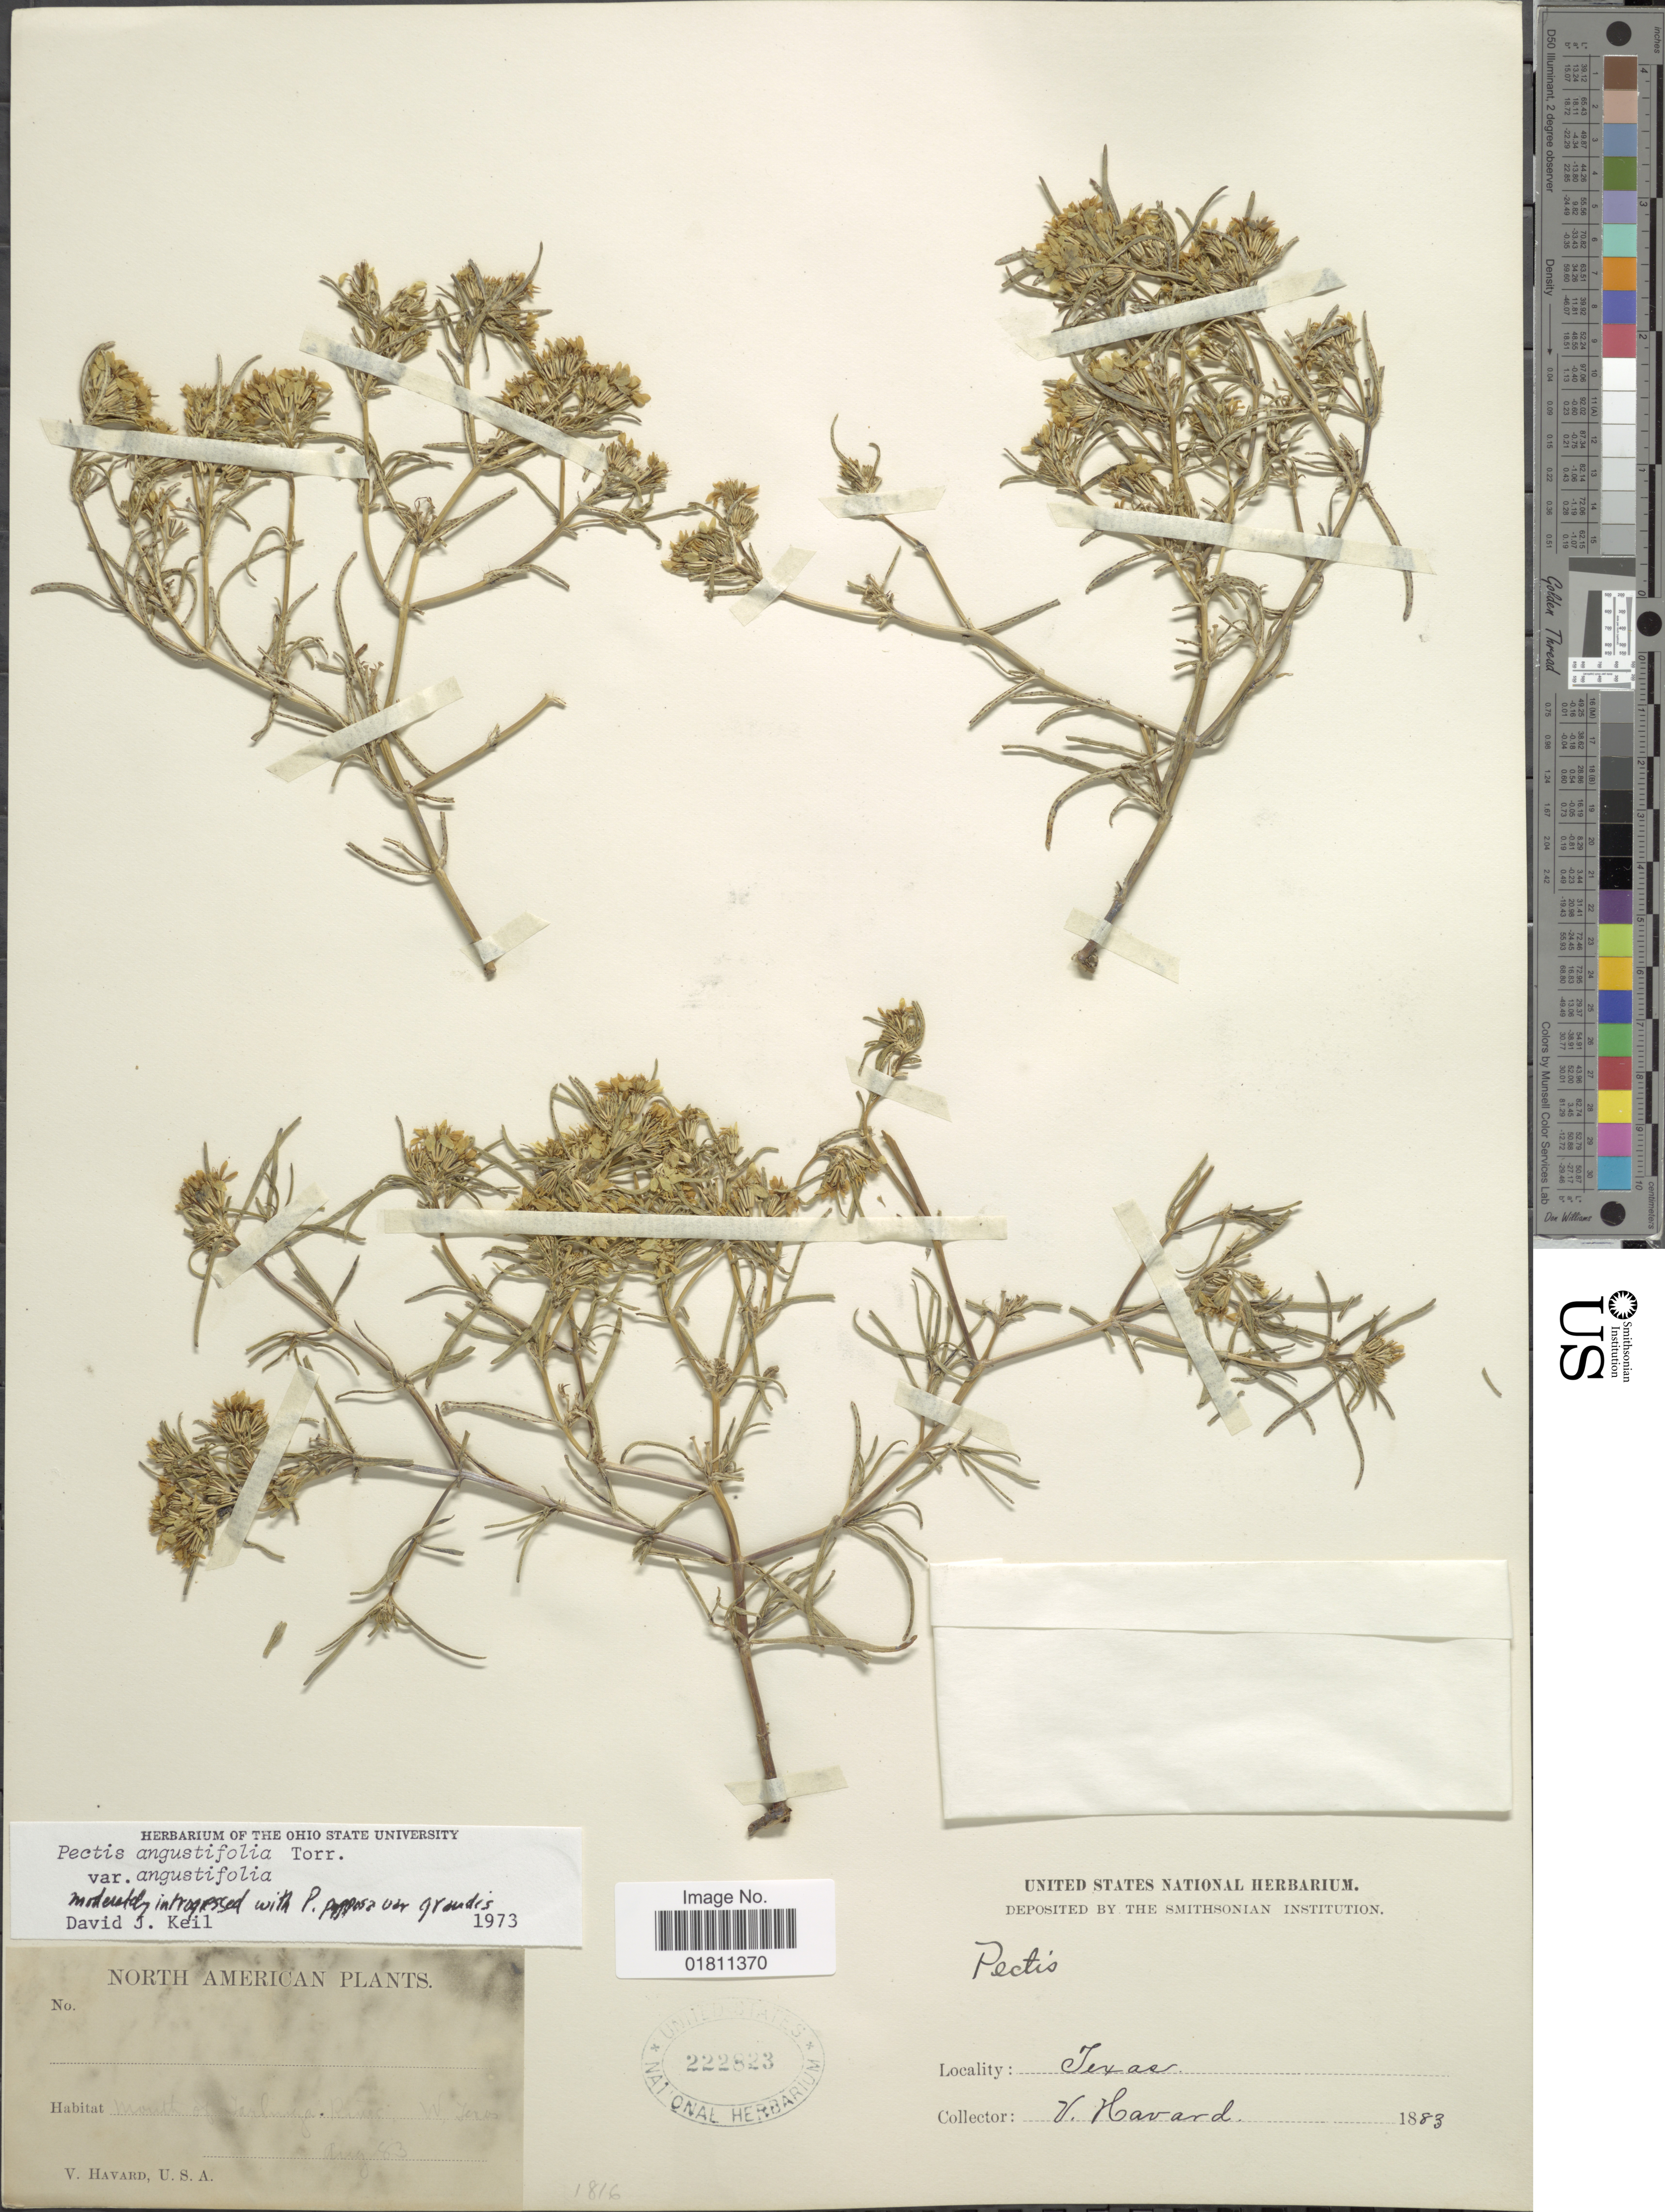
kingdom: Plantae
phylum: Tracheophyta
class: Magnoliopsida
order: Asterales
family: Asteraceae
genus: Pectis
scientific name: Pectis angustifolia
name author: Torr.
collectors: V. Havard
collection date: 1883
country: United States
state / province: Texas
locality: Mouth of Terlingua River, W. Texas.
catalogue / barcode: US 222823